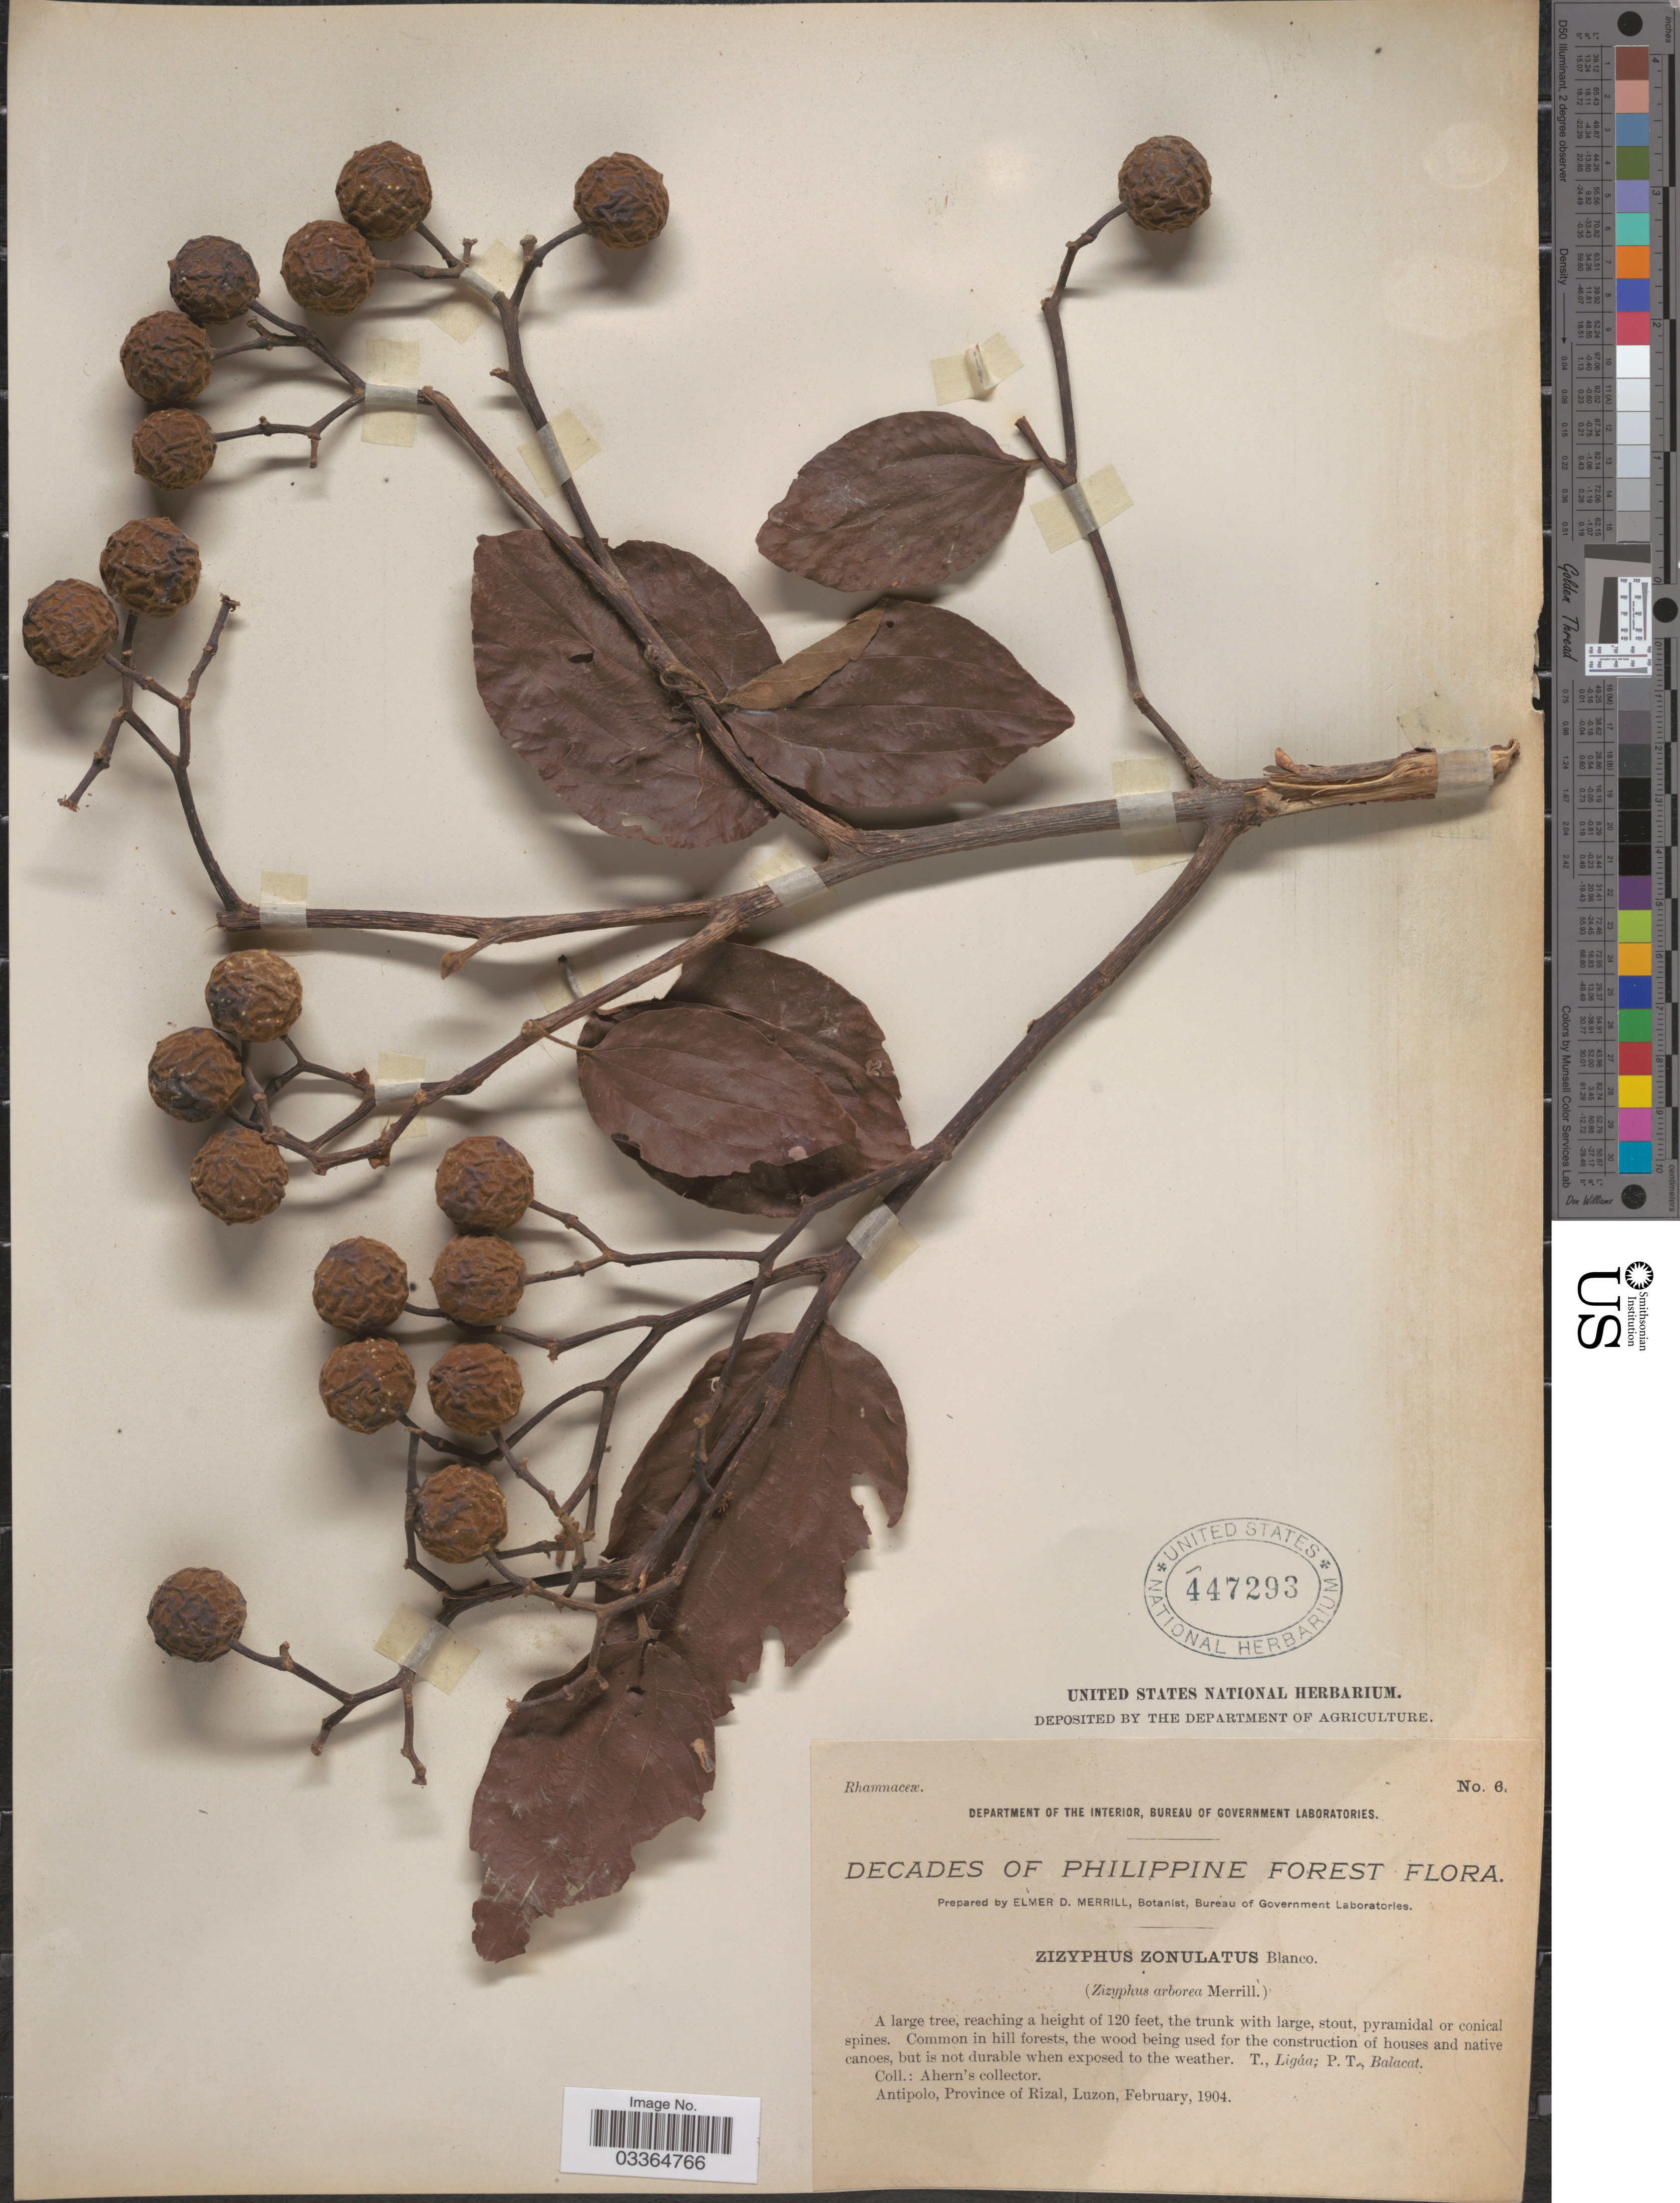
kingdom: Plantae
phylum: Tracheophyta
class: Magnoliopsida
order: Rosales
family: Rhamnaceae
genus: Ziziphus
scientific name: Ziziphus talanai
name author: (Blanco) Merr.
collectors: Ahern's collector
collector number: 6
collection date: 1904-02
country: Philippines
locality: Antipolo, Province of Rizal, Luzon.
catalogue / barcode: US 447293